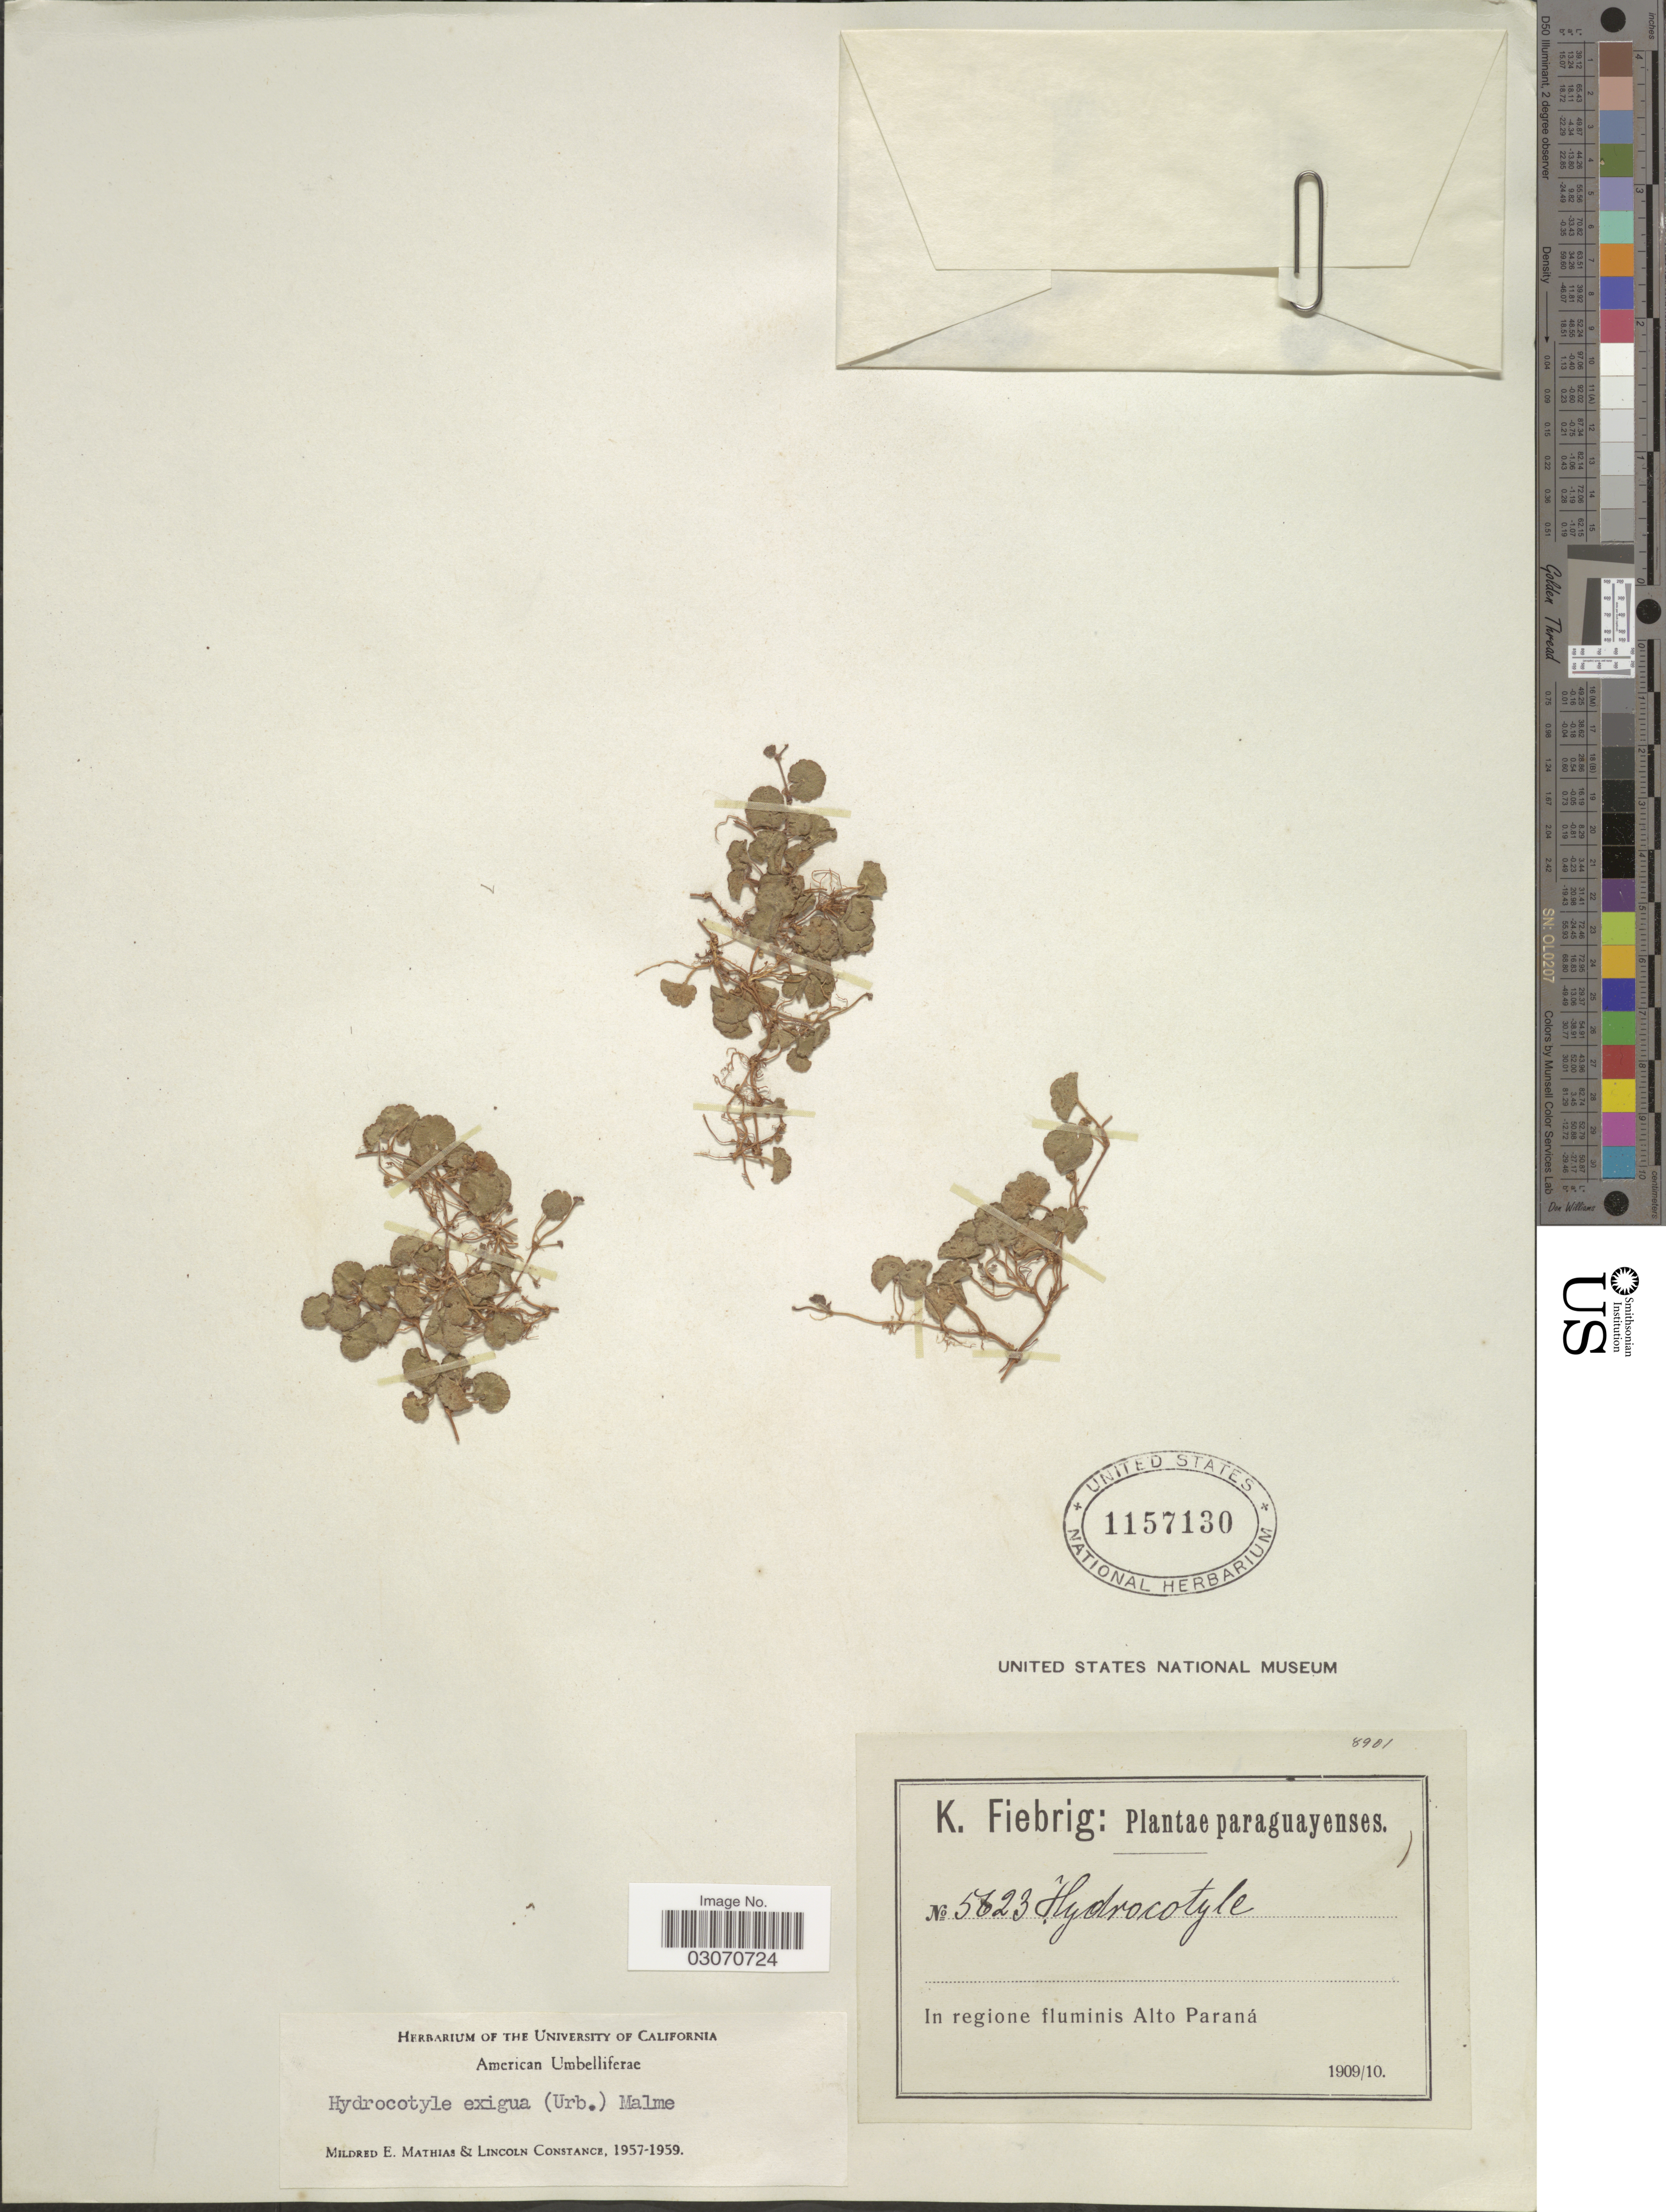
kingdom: Plantae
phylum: Tracheophyta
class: Magnoliopsida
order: Apiales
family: Araliaceae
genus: Hydrocotyle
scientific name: Hydrocotyle exigua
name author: Malme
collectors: K. Fiebrig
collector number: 5623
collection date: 1909/1910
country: Paraguay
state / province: Alto Parana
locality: In regione fluminis Alto Paraná.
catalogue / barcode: US 1157130